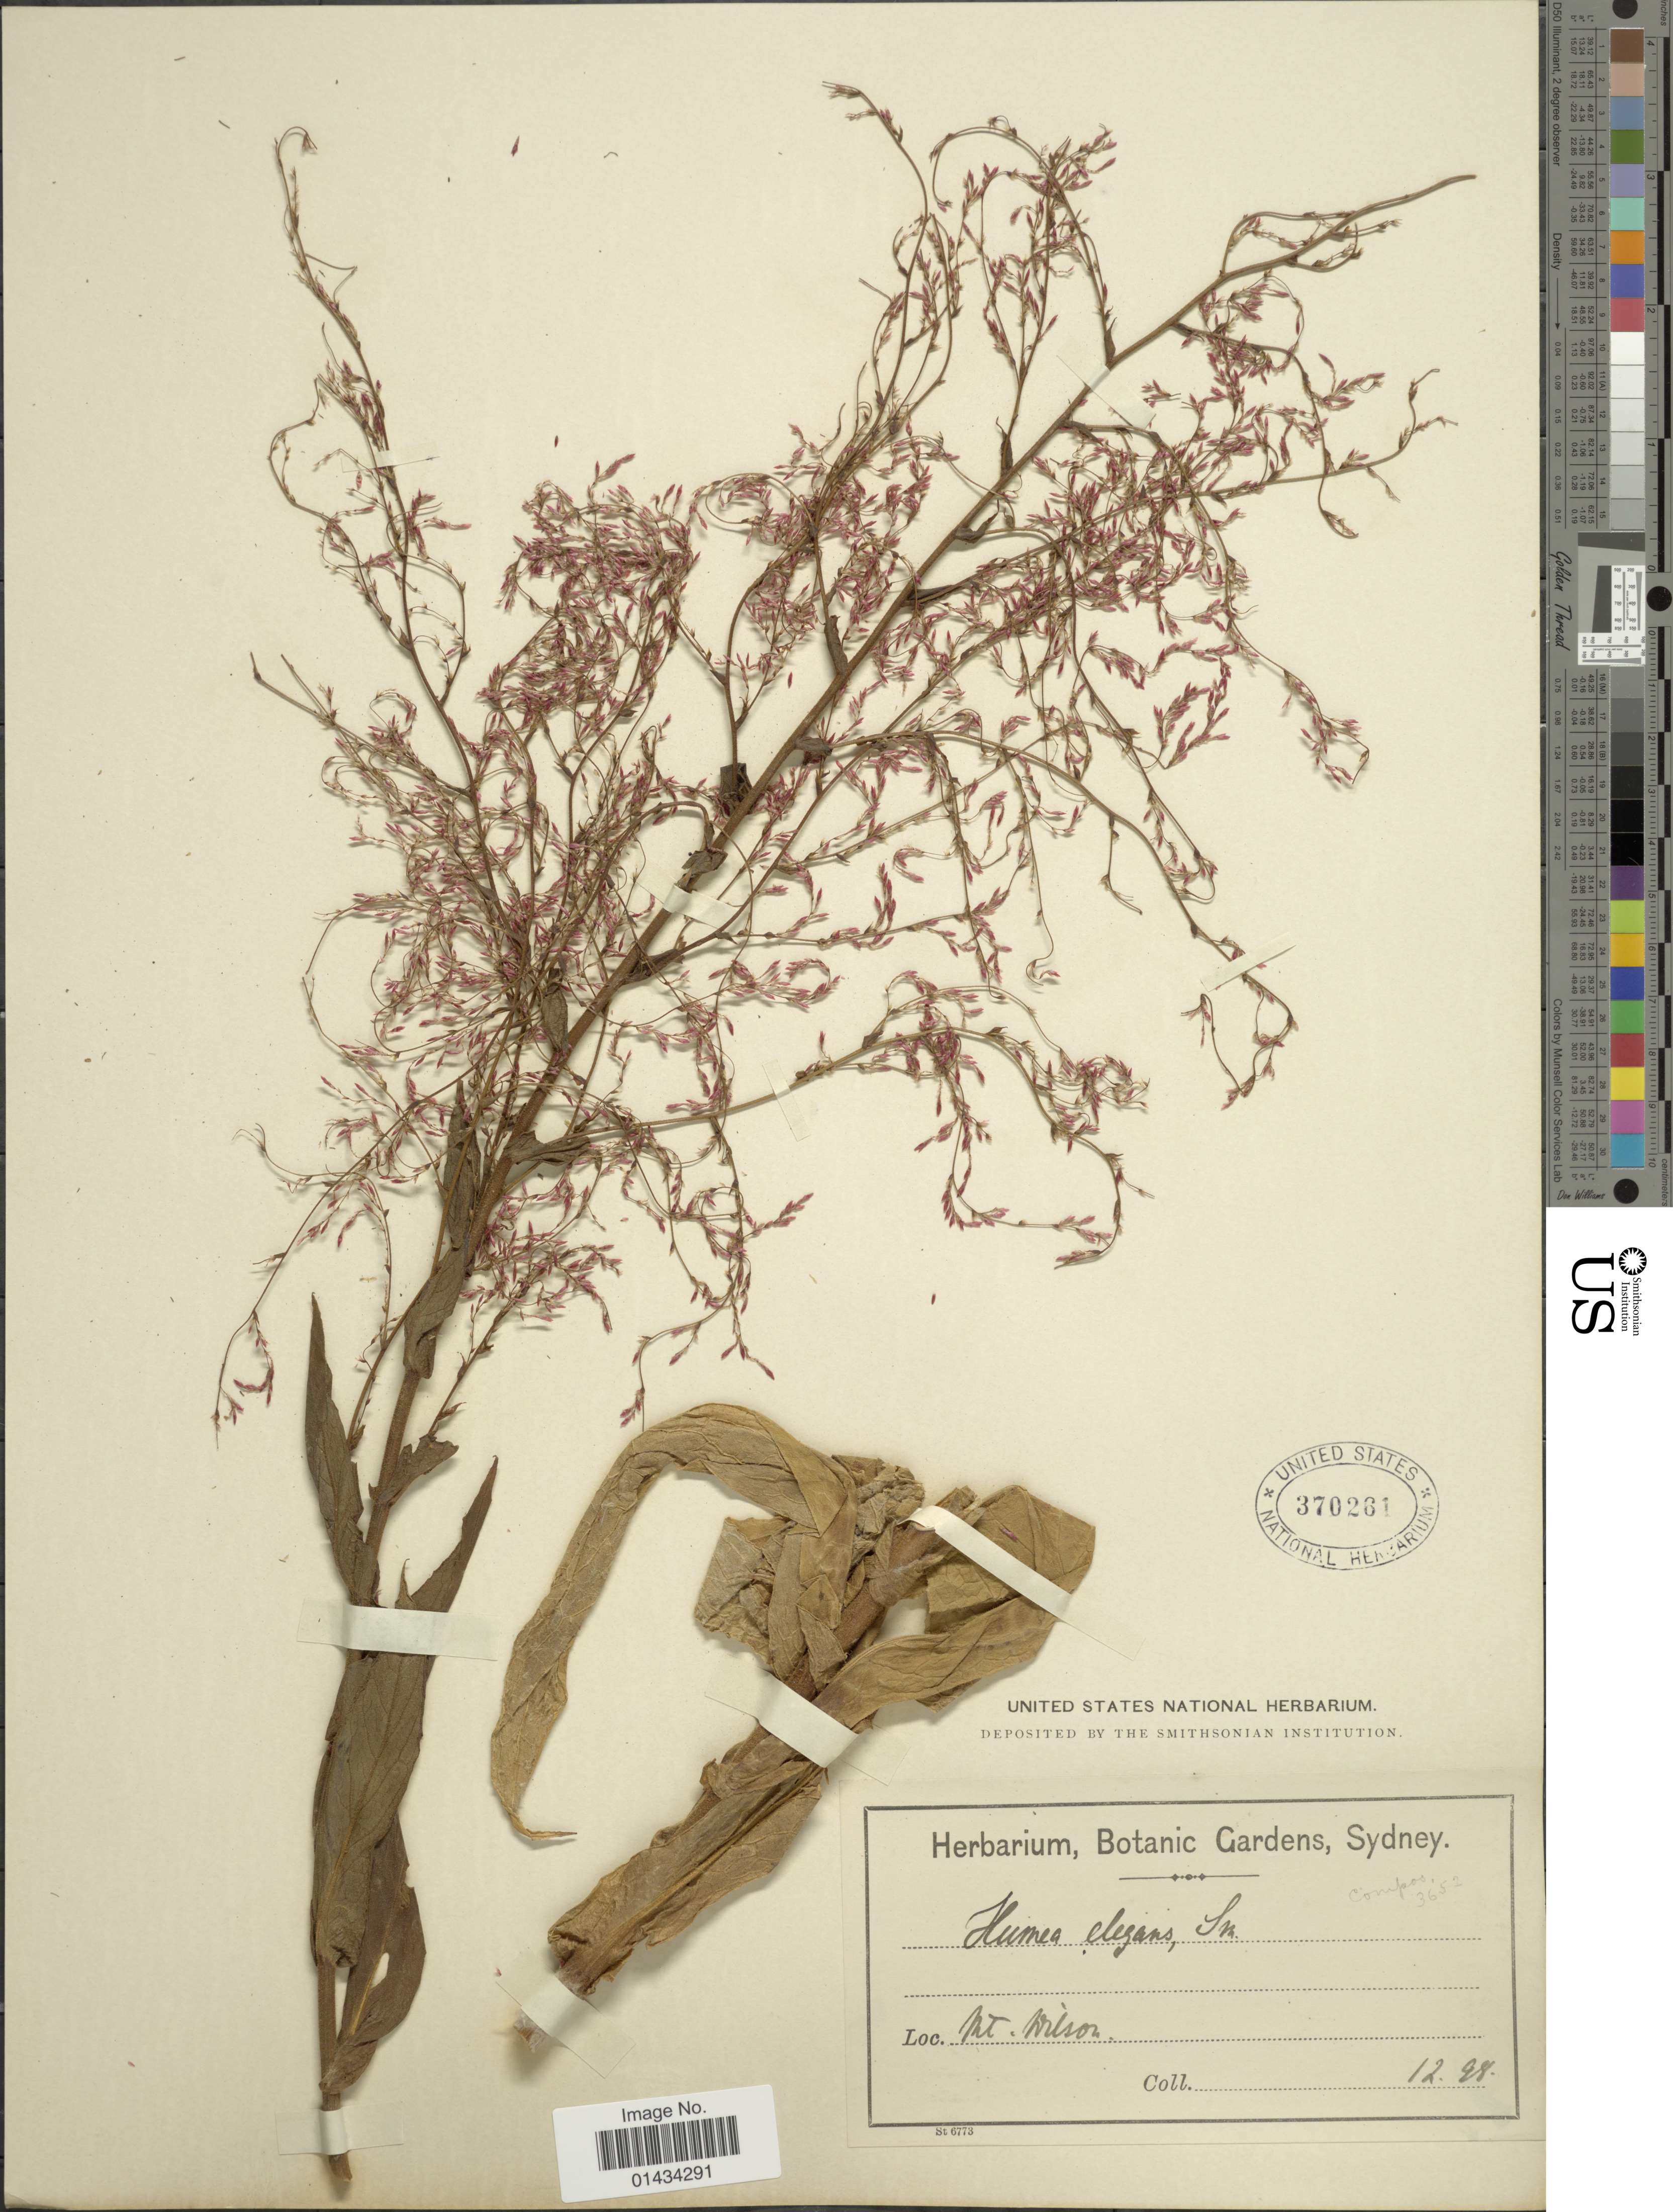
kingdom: Plantae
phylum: Tracheophyta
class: Magnoliopsida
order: Asterales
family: Asteraceae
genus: Humea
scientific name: Humea elegans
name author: Sm.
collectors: ex Herb. Bot. Gard. Sydney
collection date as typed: Transcribed d/m/y: /12/98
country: United States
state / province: California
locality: Mt. Wilson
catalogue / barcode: US 370261